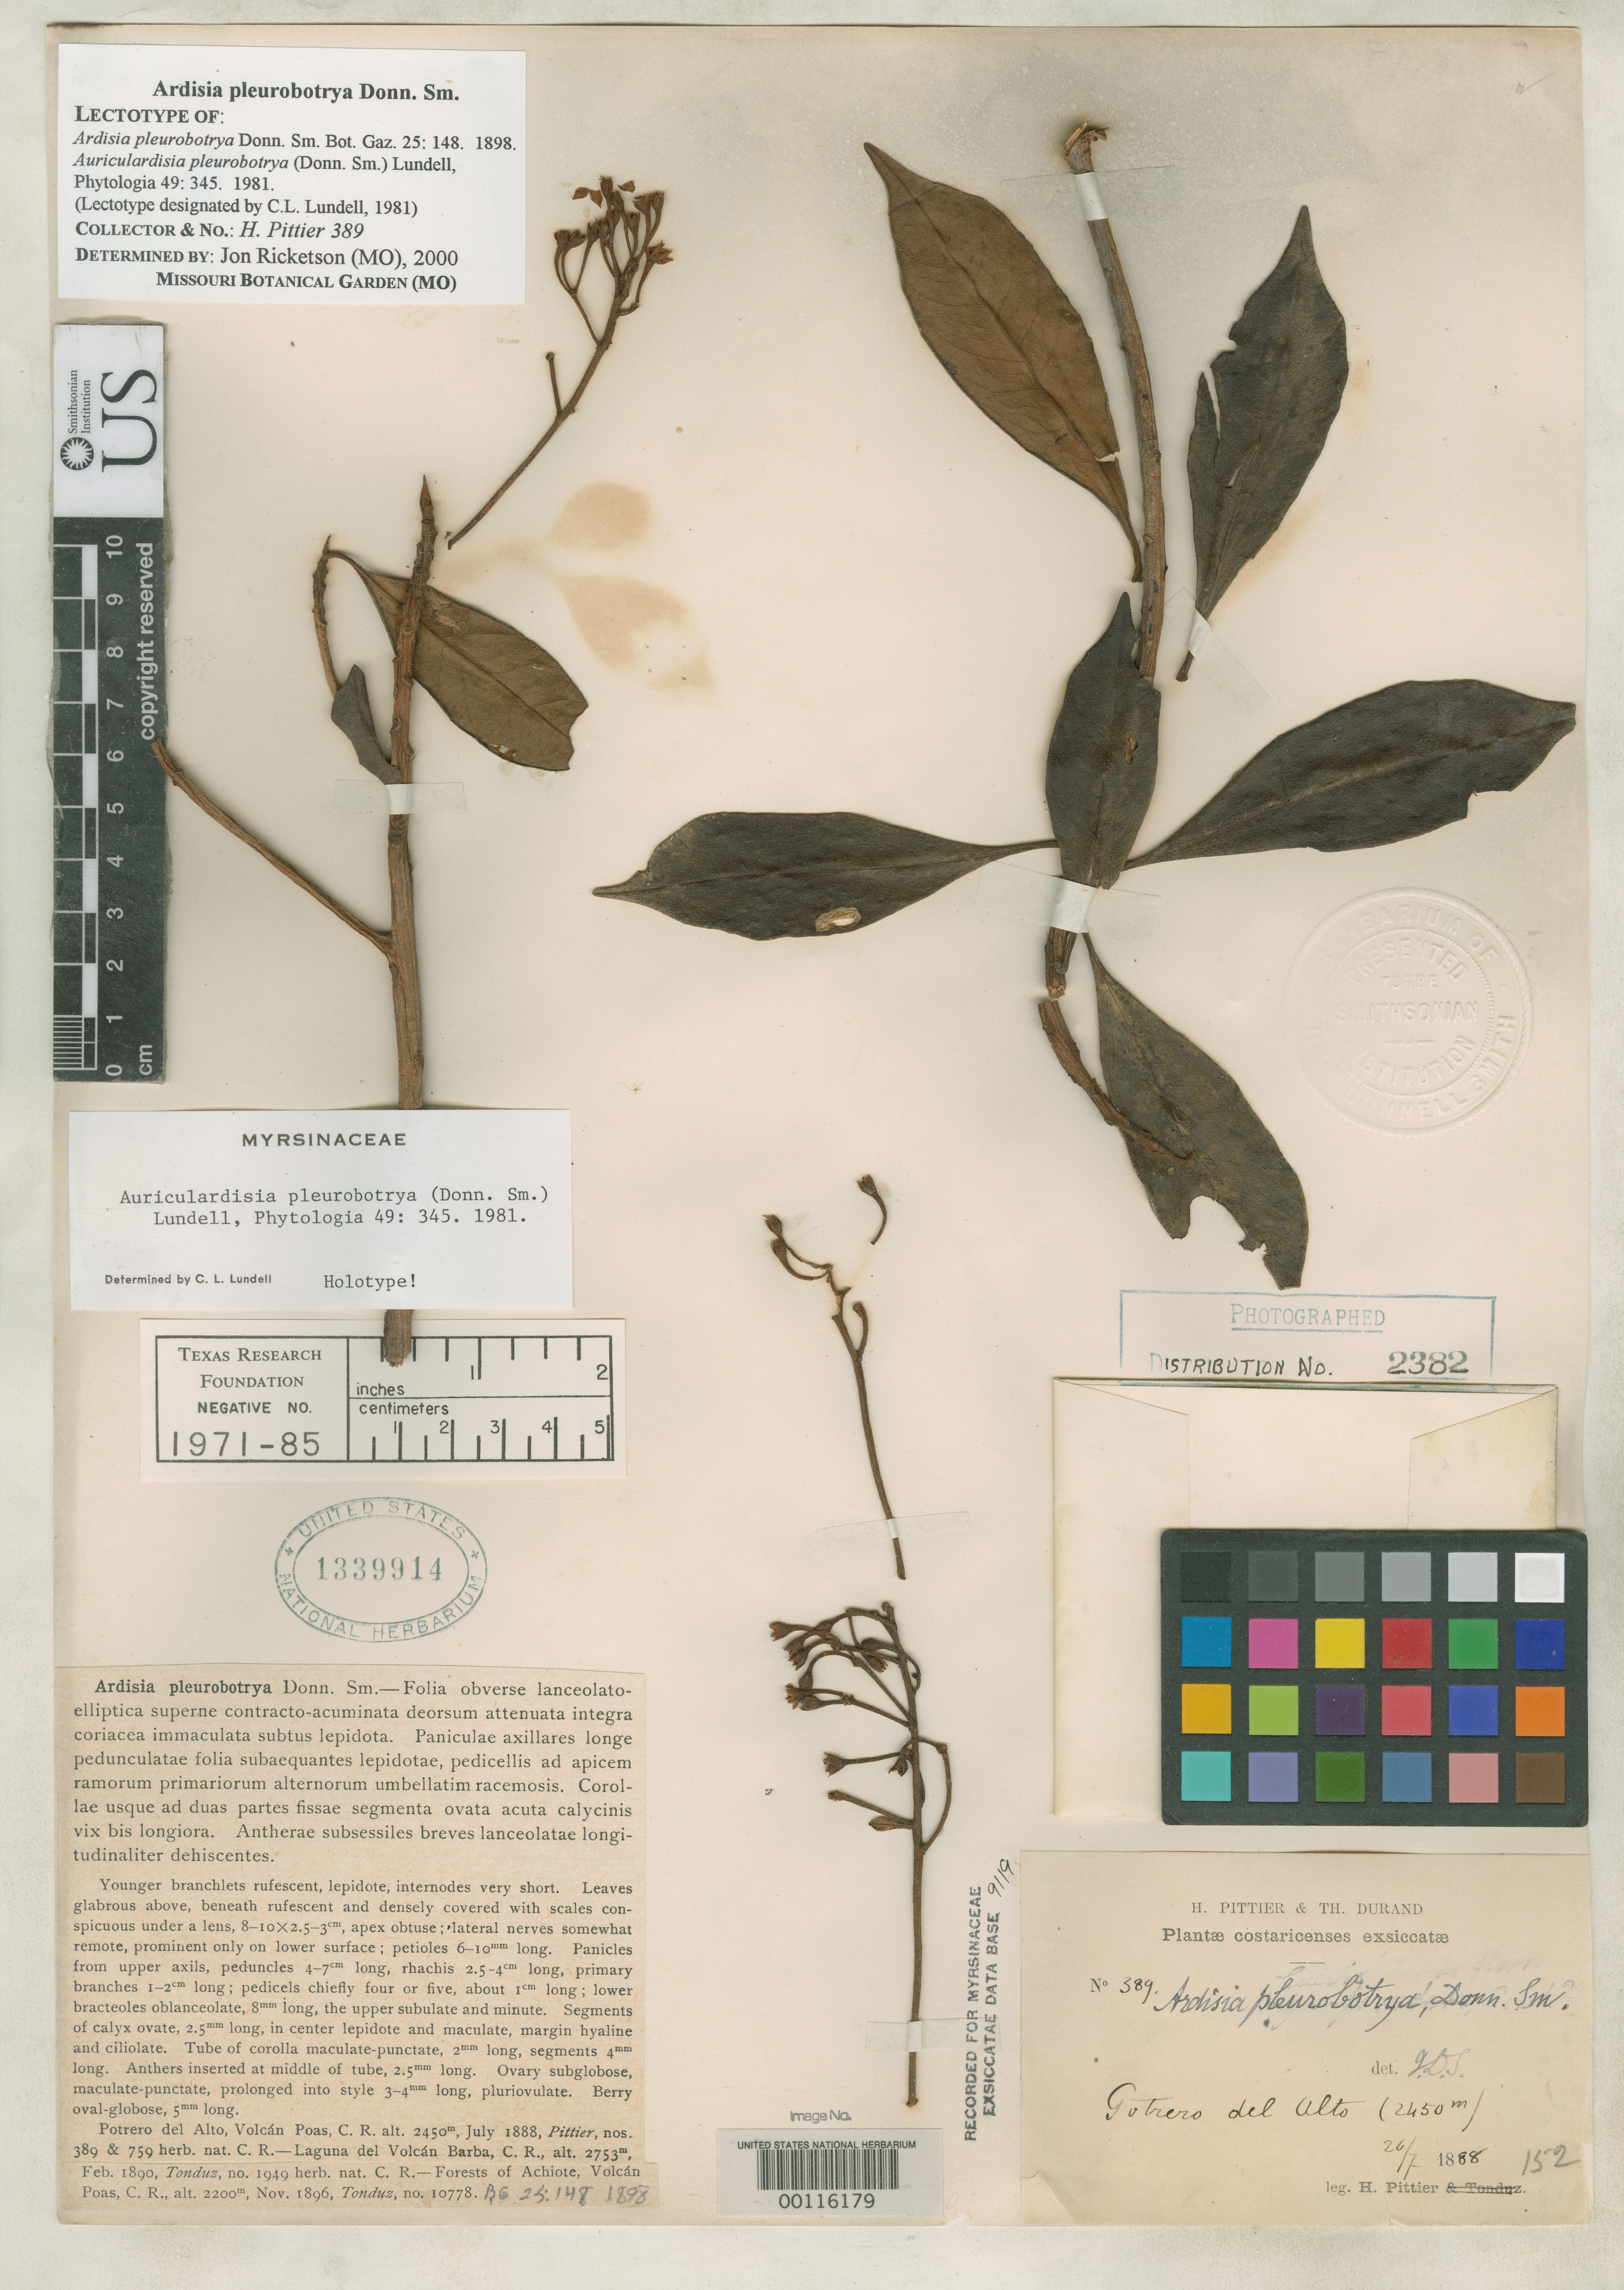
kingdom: Plantae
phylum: Tracheophyta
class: Magnoliopsida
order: Ericales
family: Primulaceae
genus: Ardisia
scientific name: Ardisia pleurobotrya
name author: Donn. Sm.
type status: Syntype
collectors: H. F. Pittier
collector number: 389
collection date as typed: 26 Feb 1888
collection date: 1888-02-26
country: Costa Rica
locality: Potrero del Alto, Volcan Poás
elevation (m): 2450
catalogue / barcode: US 1339914